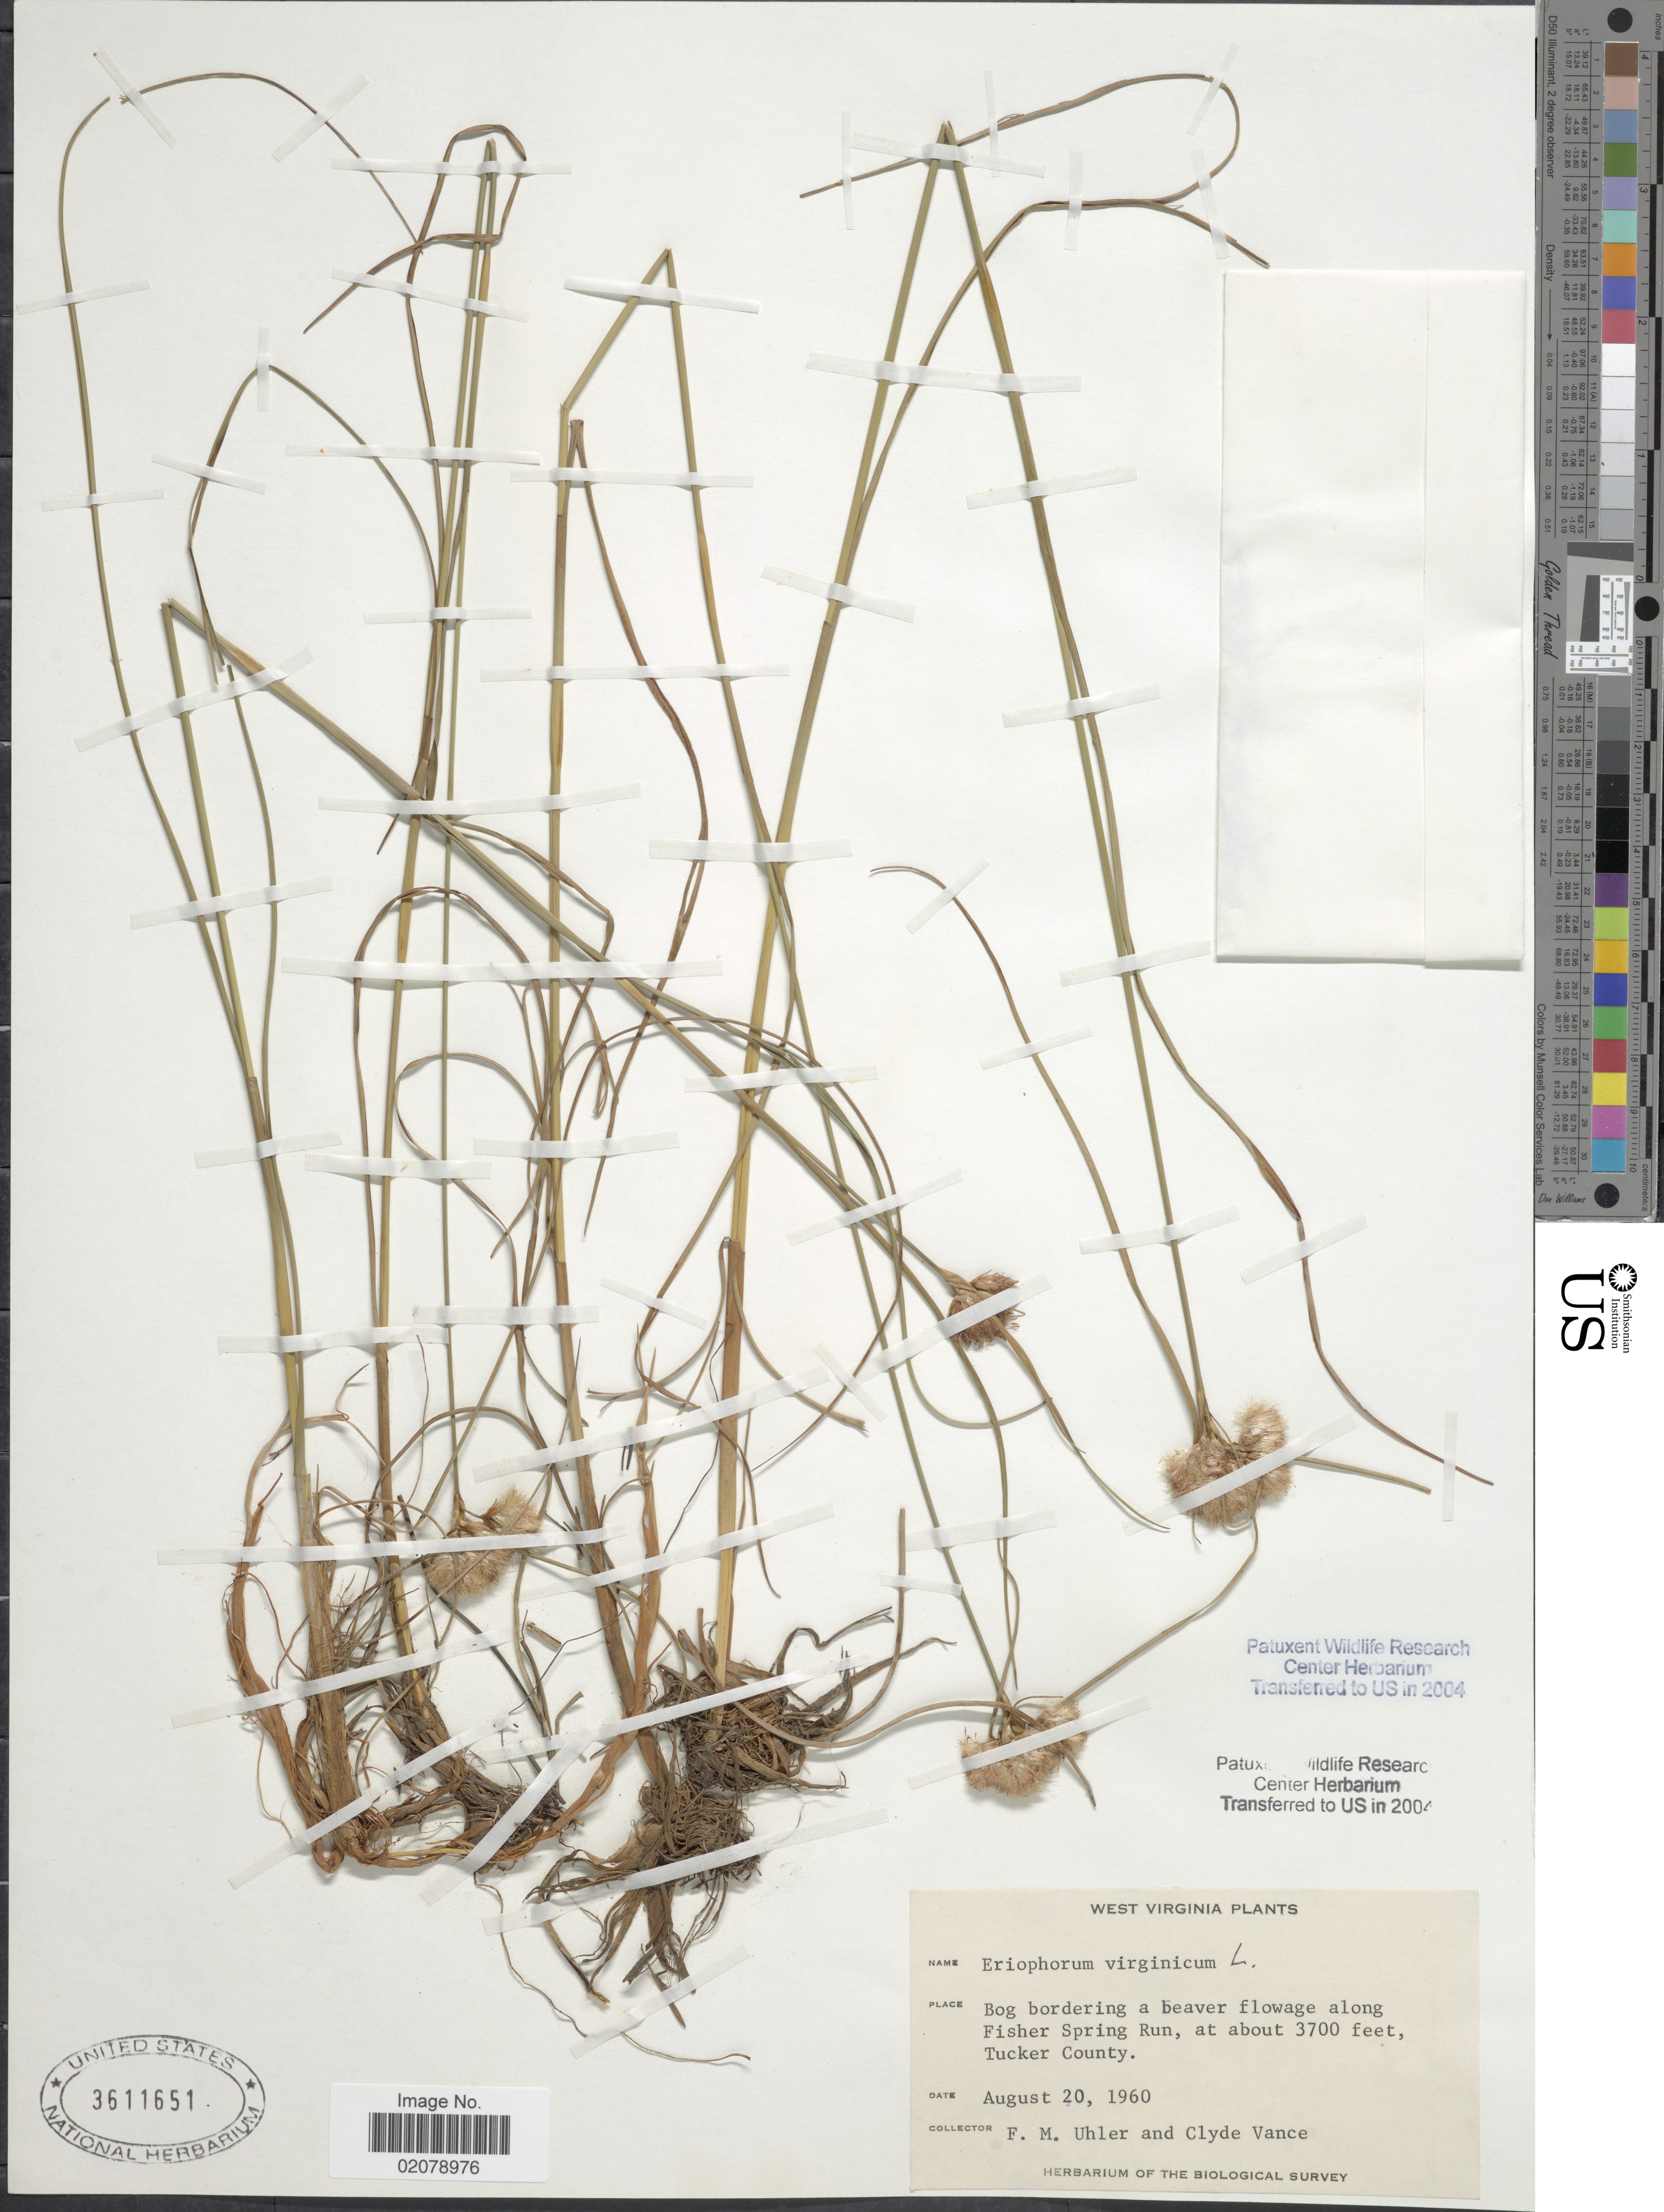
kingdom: Plantae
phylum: Tracheophyta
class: Liliopsida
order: Poales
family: Cyperaceae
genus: Eriophorum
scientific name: Eriophorum virginicum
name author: L.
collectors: F. M. Uhler & C. Vance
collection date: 1930-08-20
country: United States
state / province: West Virginia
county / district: Tucker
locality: Bog bordering a beaver flowage aling Fisher Spring Run, Tucker County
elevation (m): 1128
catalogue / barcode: US 3611651